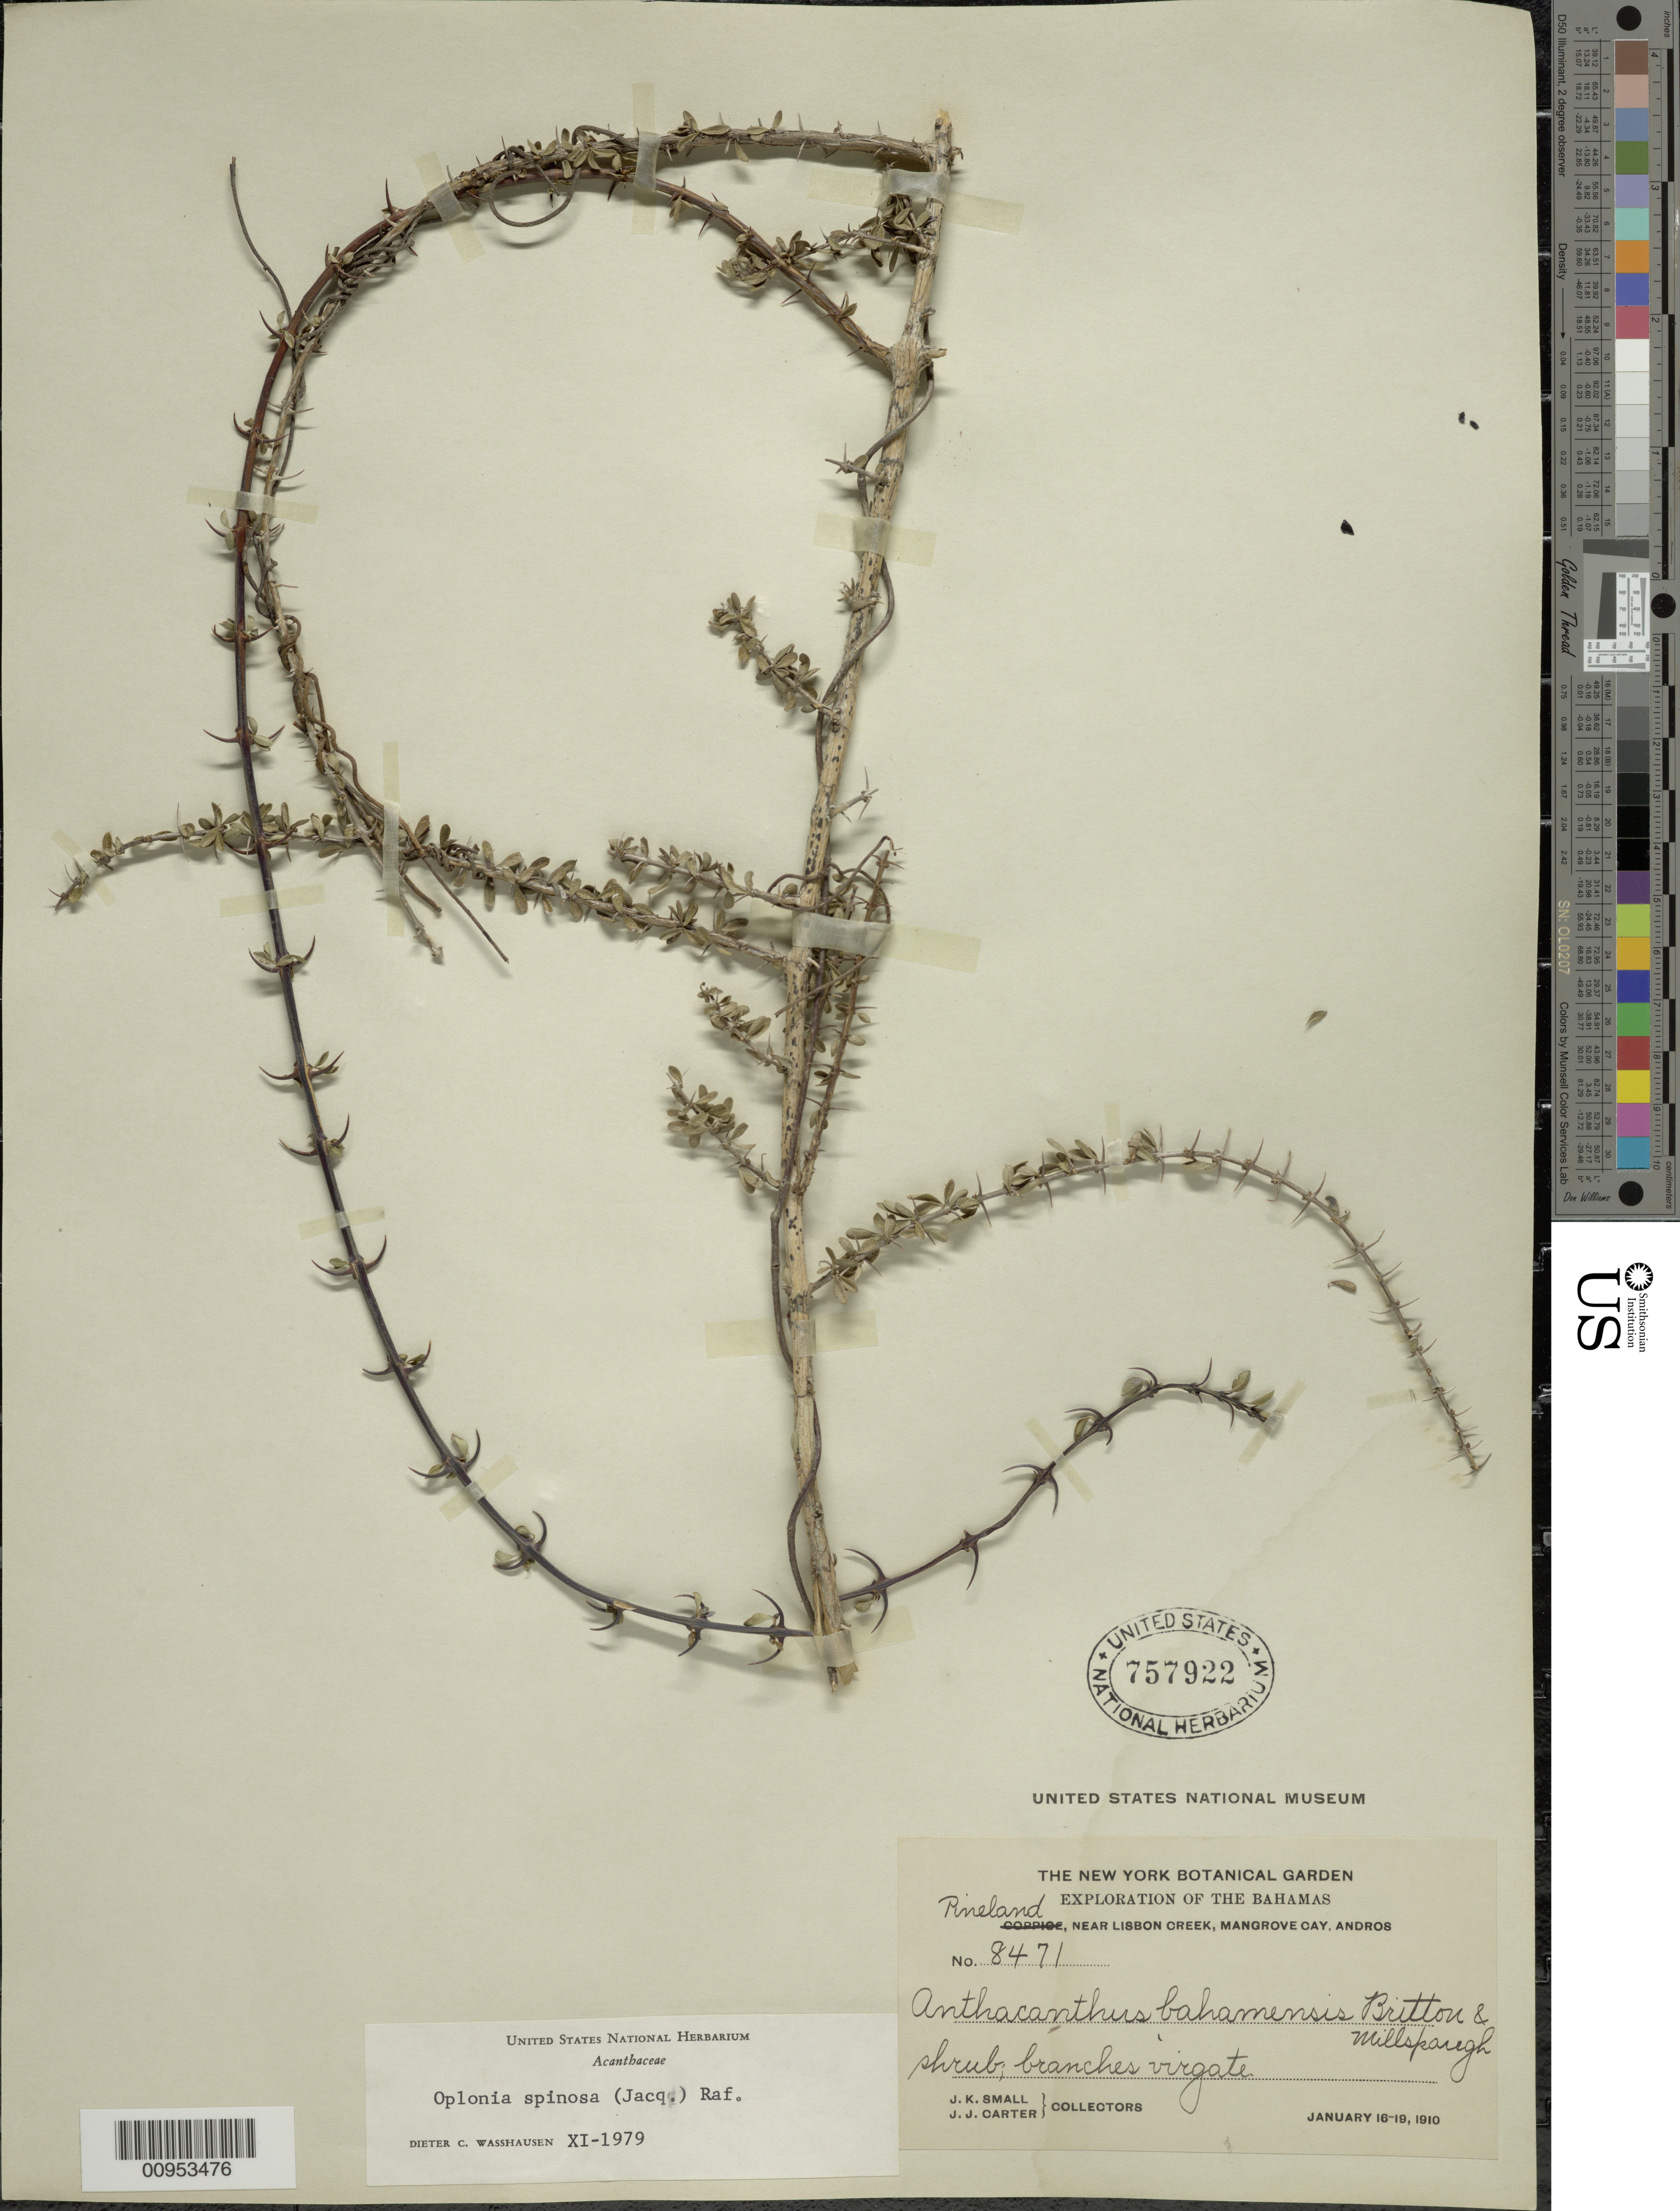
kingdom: Plantae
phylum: Tracheophyta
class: Magnoliopsida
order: Lamiales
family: Acanthaceae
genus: Oplonia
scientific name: Oplonia spinosa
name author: Raf.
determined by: Wasshausen, Dieter C., (BOT), Smithsonian Institution - National Museum of Natural History (UNITED STATES)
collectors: J. K. Small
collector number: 8471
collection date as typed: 16 Jan 1910 to 19 Jan 1910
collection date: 1910-01-16/1910-01-19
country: Bahamas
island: Andros I.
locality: Pineland, near Lisbon Creek, Mangrove Cay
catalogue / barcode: US 757922